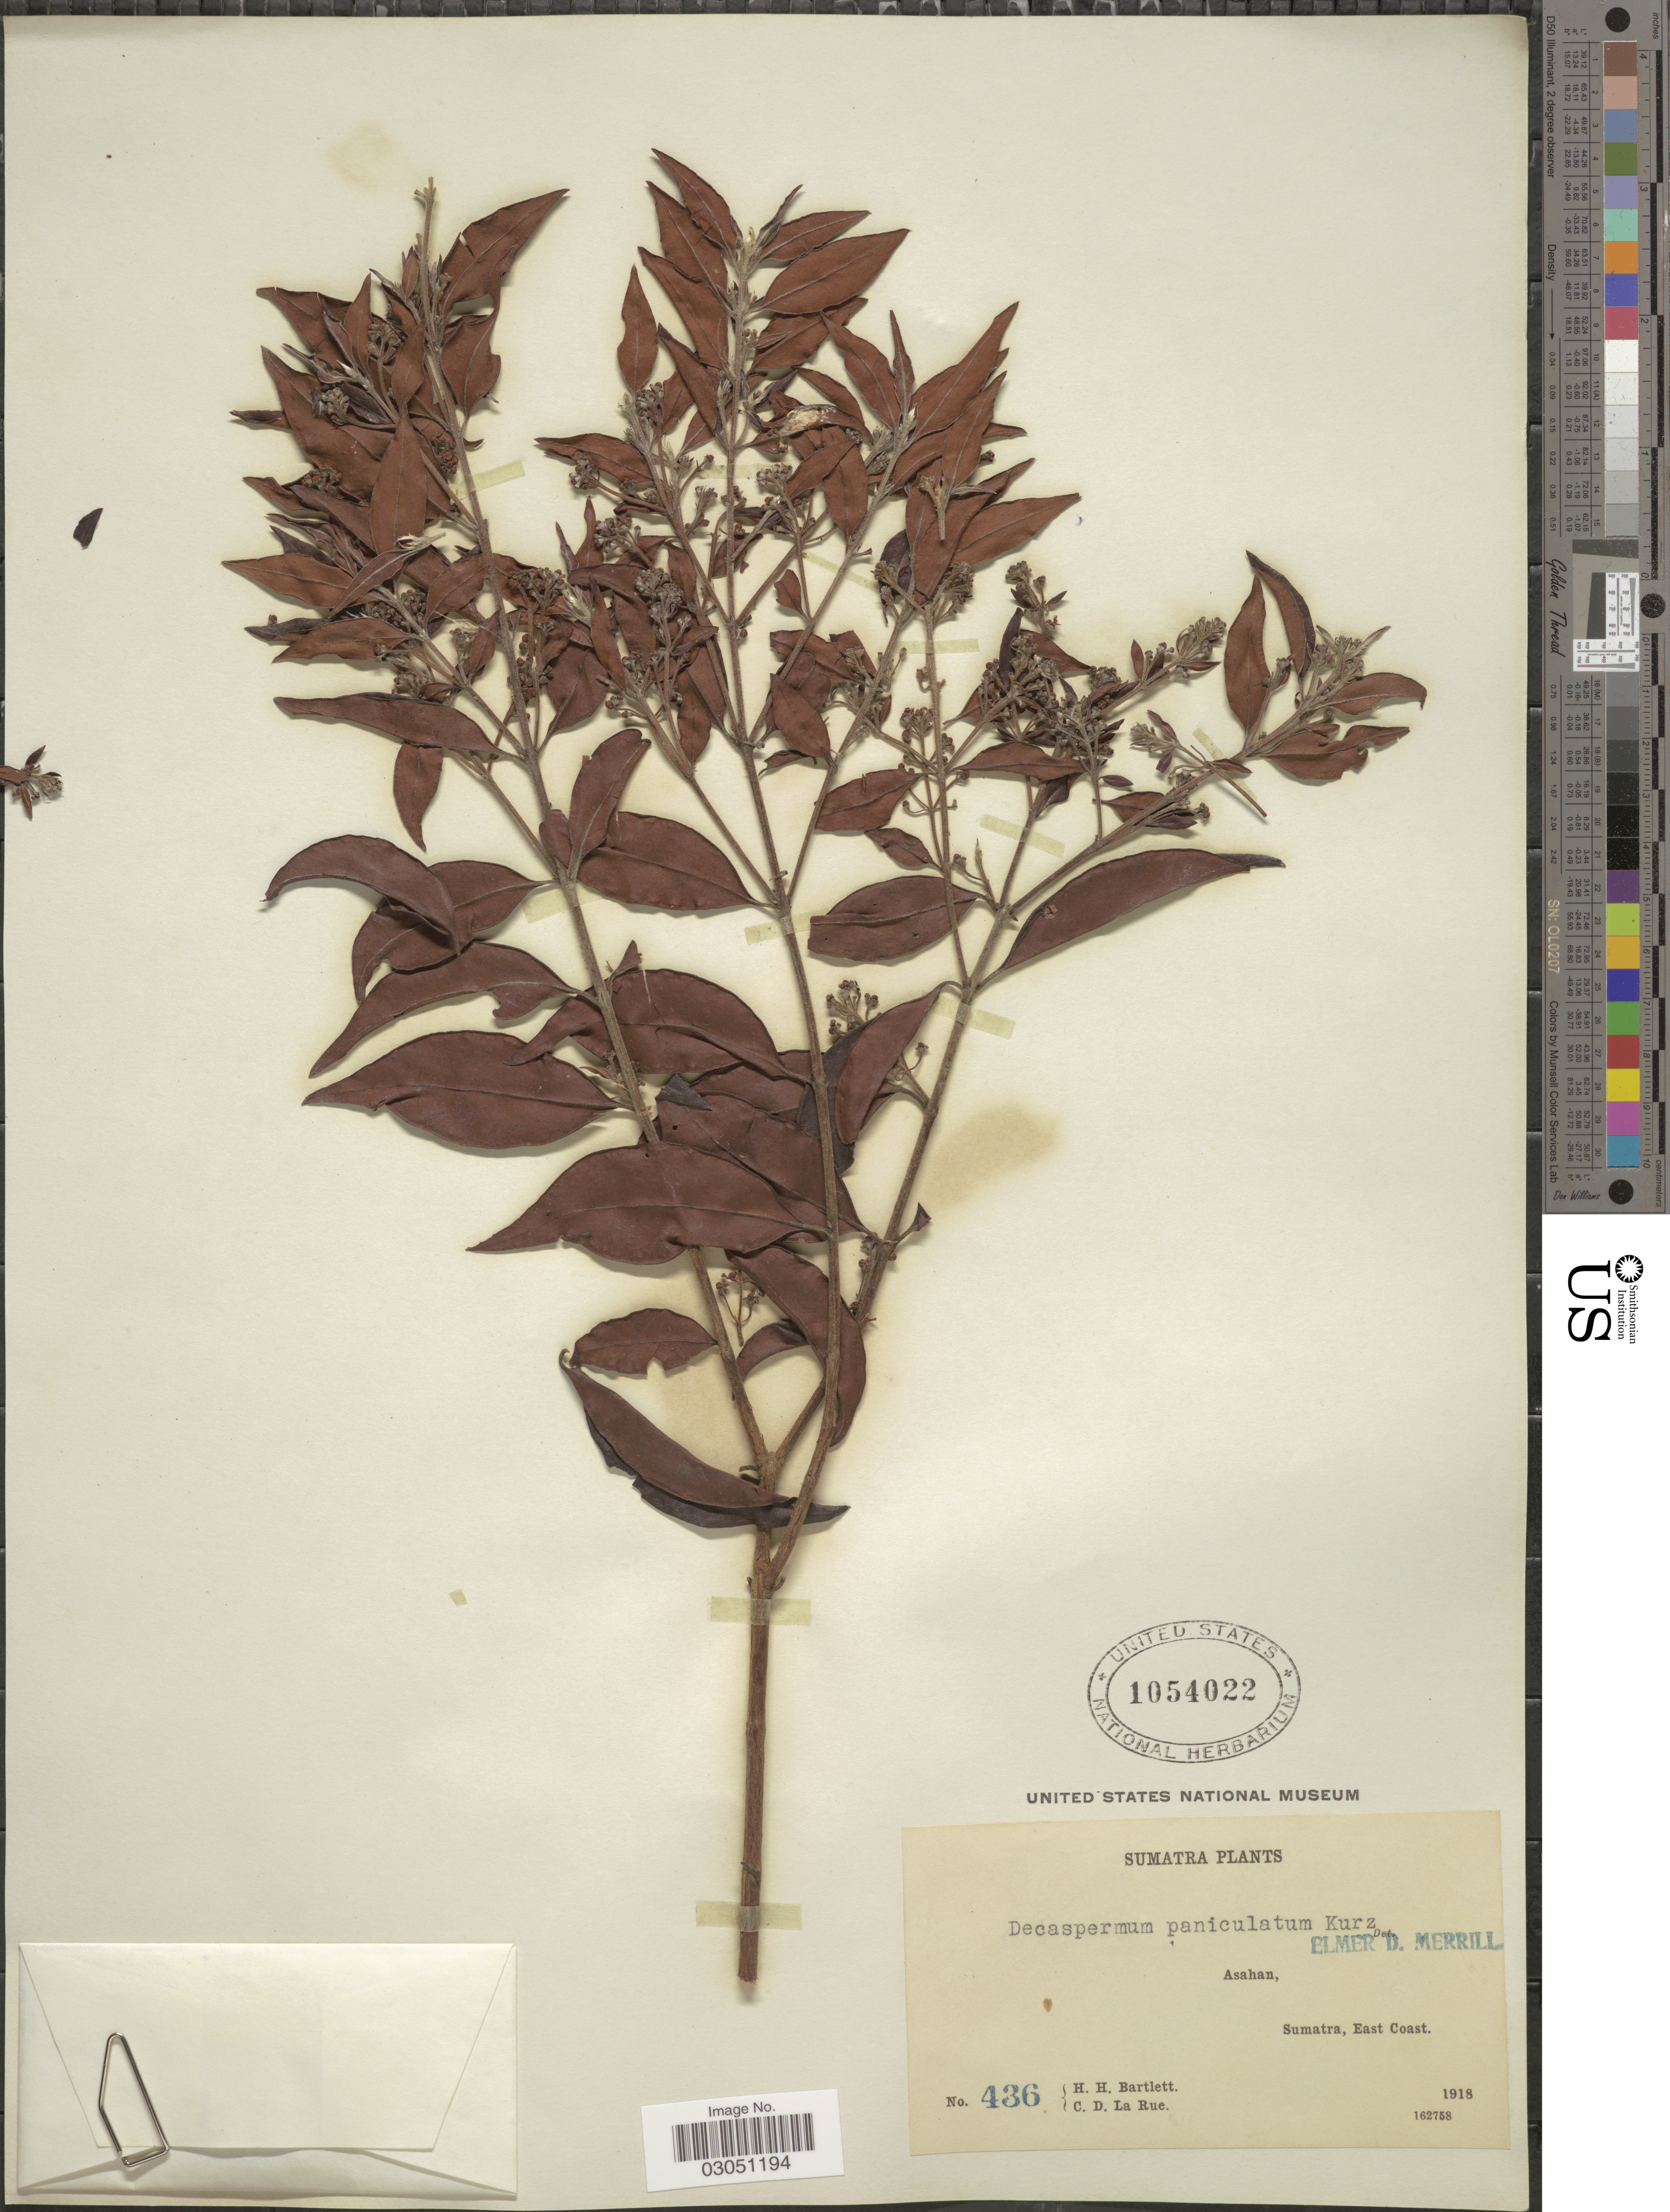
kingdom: Plantae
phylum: Tracheophyta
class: Magnoliopsida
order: Myrtales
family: Myrtaceae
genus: Decaspermum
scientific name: Decaspermum paniculatum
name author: (Lindl.) Kurz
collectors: H. H. Bartlett & C. La Rue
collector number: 436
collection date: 1918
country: Indonesia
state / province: Sumatra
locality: Asahan, Sumatra, East Coast.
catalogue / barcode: US 1054022